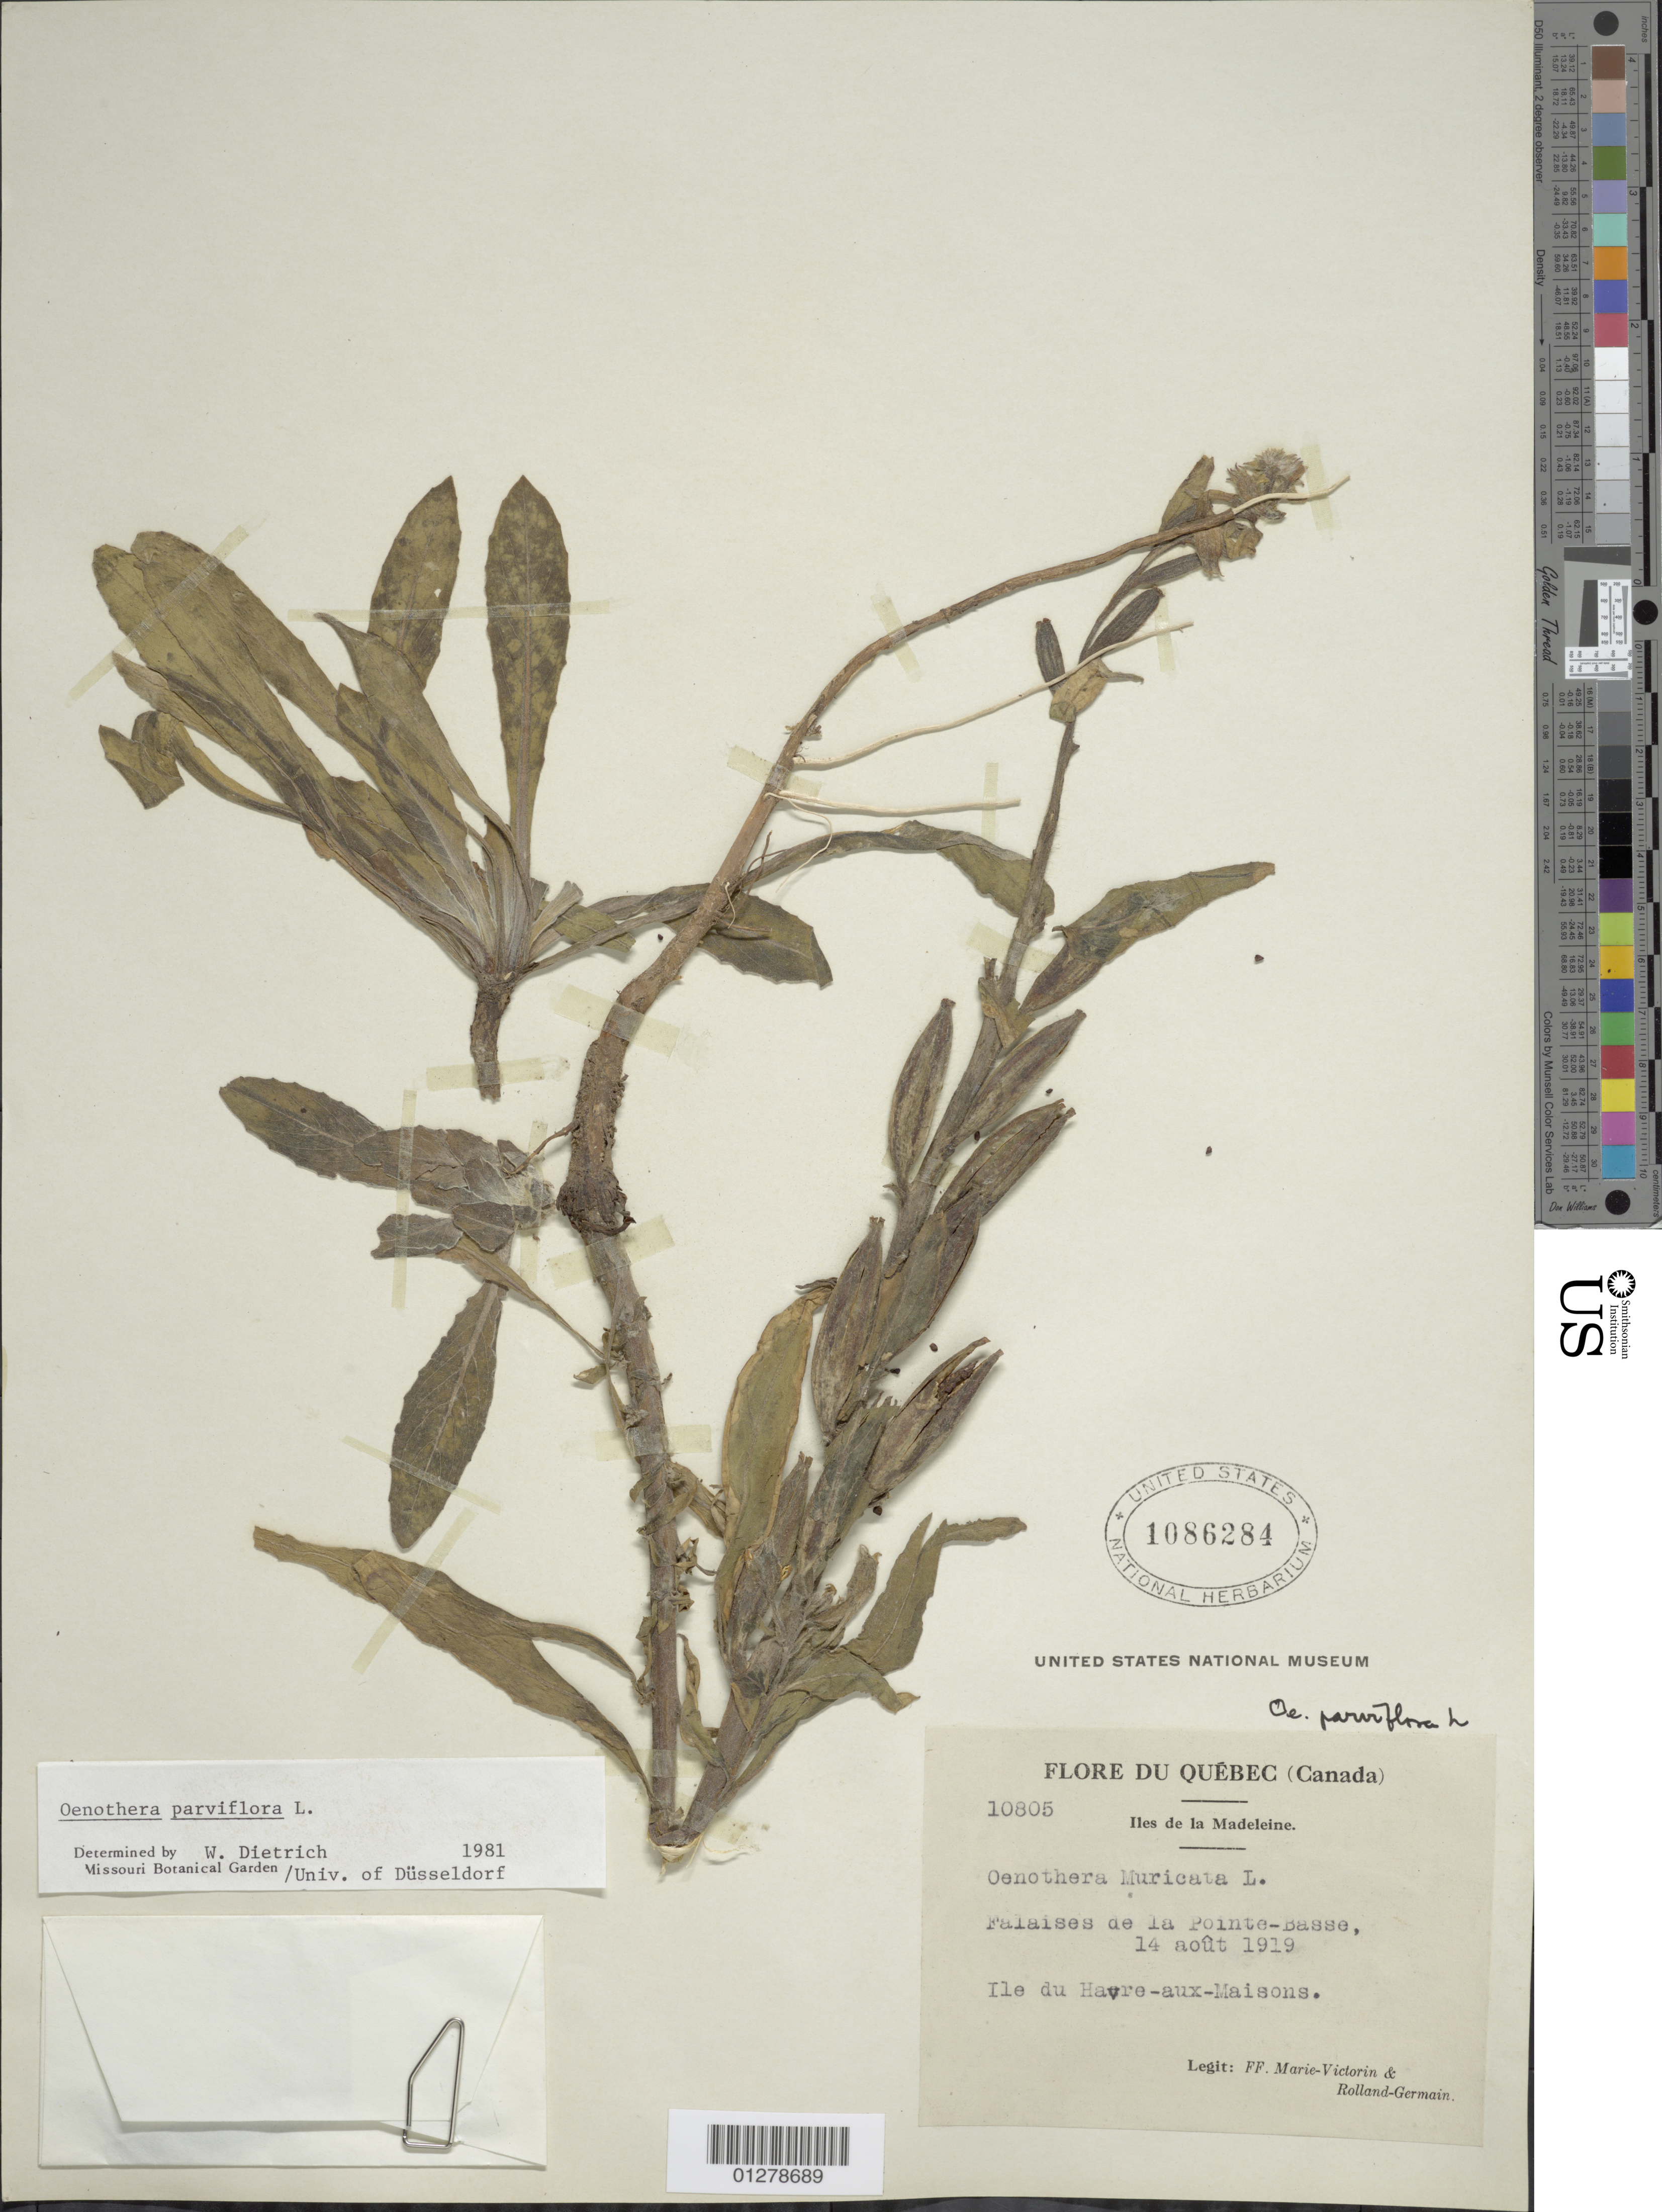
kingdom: Plantae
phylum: Tracheophyta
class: Magnoliopsida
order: Myrtales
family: Onagraceae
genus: Oenothera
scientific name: Oenothera parviflora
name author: L.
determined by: Dietrich, W.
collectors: Fr. Marie-Victorin & Rolland-Germain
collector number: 10805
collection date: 1919-08-14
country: Canada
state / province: Quebec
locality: Madeleine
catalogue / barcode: US 1086284